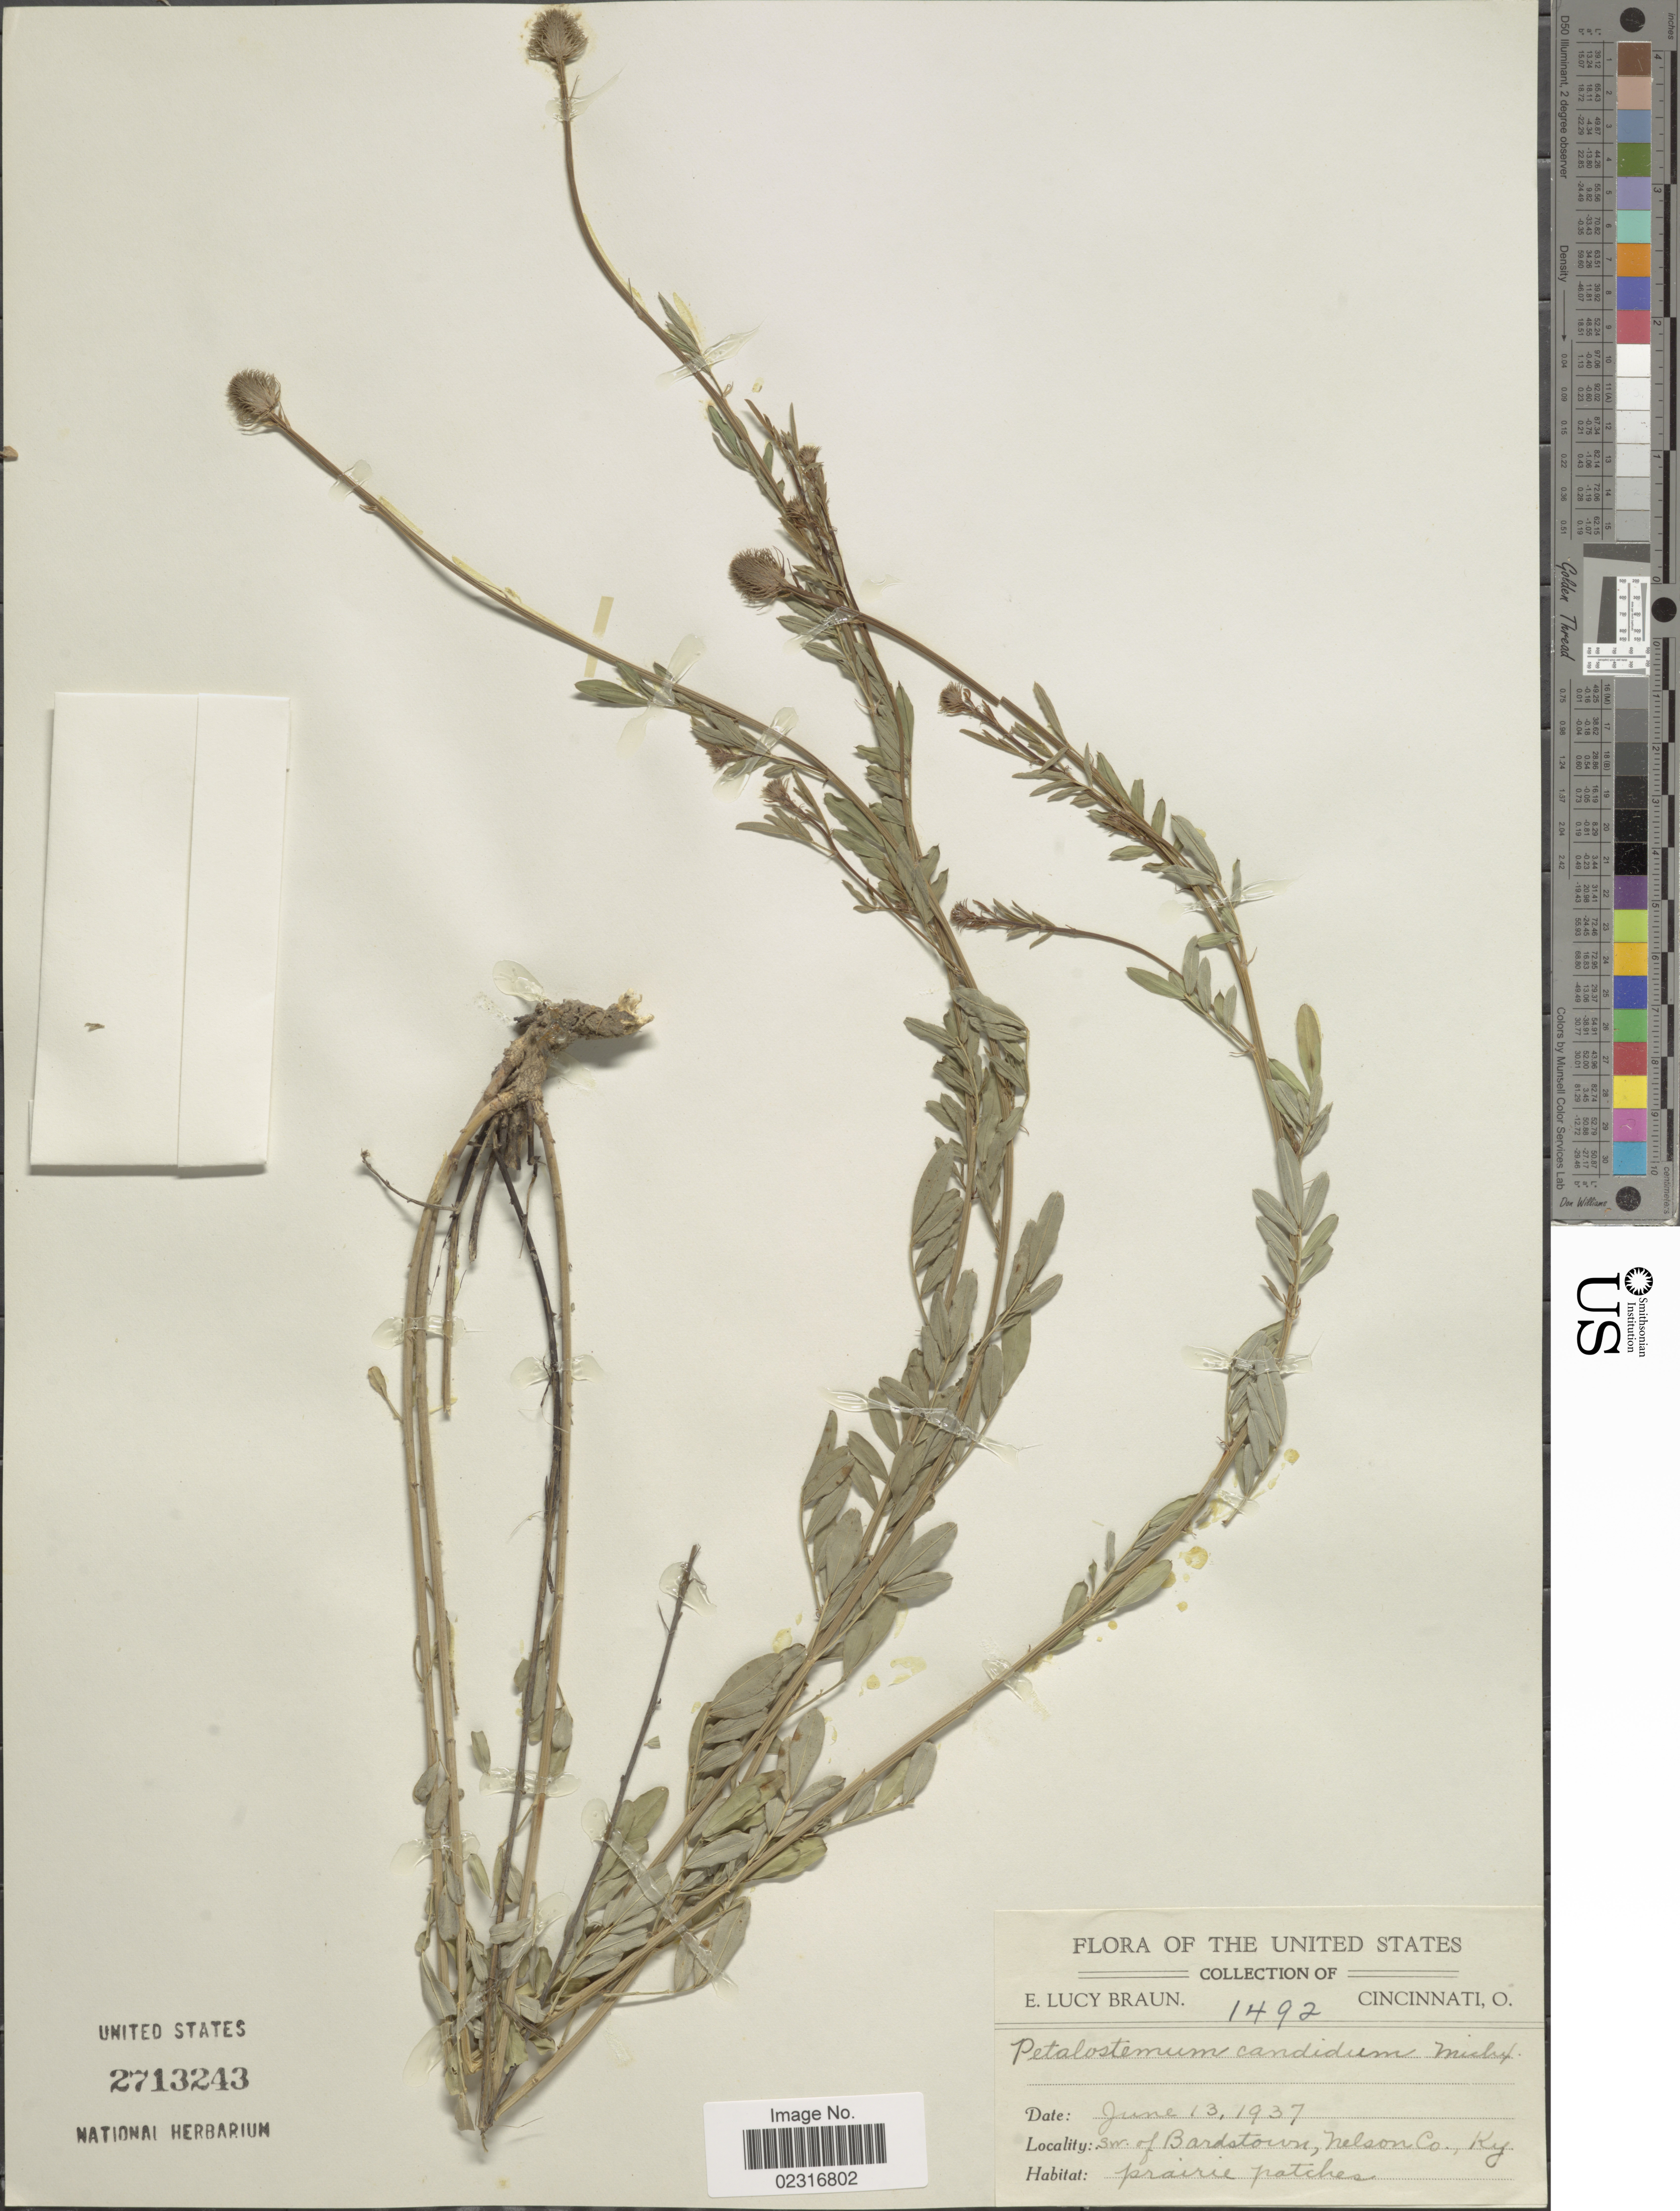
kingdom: Plantae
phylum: Tracheophyta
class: Magnoliopsida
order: Fabales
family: Fabaceae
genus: Dalea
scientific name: Dalea candida var. candida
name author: Michx. ex Willd.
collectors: E. L. Braun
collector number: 1492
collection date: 1937-06-13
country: United States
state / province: Kentucky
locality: SW. of Bardstown, Nelson Co. KY.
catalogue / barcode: US 2713243